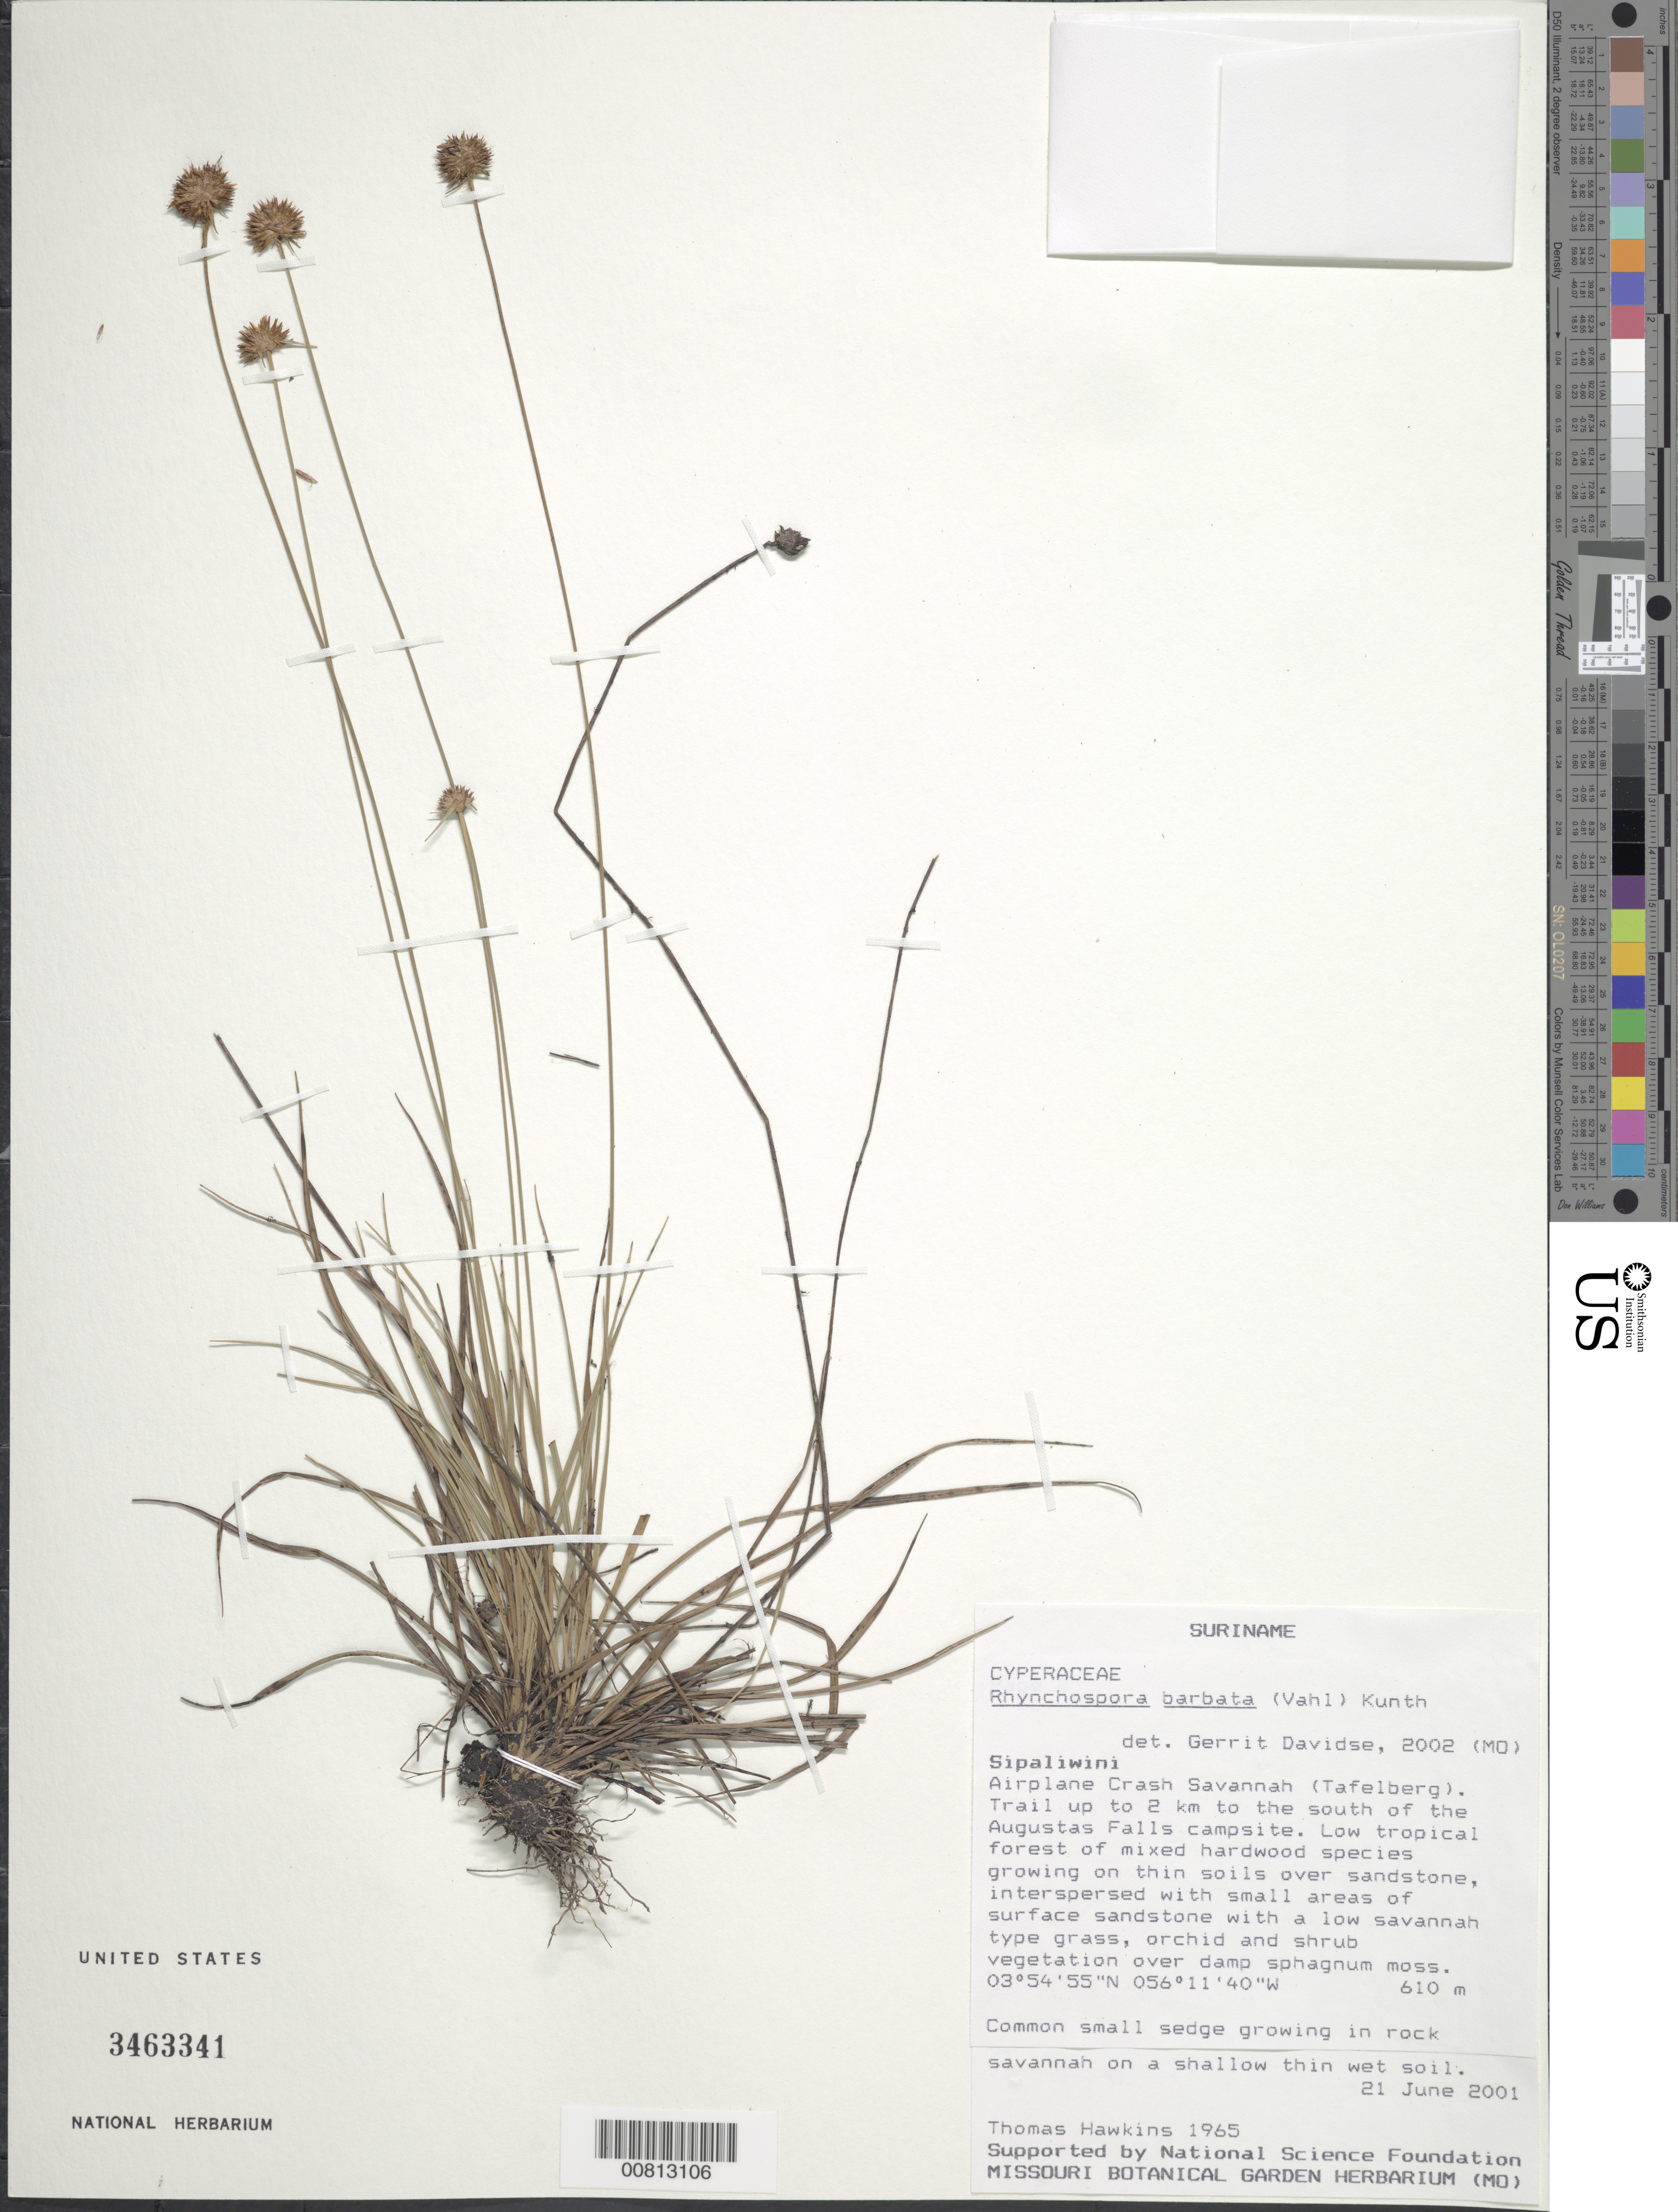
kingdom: Plantae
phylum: Tracheophyta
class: Liliopsida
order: Poales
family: Cyperaceae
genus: Rhynchospora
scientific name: Rhynchospora barbata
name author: (Vahl) Kunth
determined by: Alves, K.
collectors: T. Hawkins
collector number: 1965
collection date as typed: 21-Jun-01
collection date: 2001-06-21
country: Suriname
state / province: Sipaliwini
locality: Tafelberg (Table Mountain), Airplane Crash Savanna, trail 2 km S of Augustas Falls campsite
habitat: Low tropical forest of mixed hardwood species growing on thin soils over sandstone, interspersed with small areas of surface sandstone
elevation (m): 610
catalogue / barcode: US 3463341